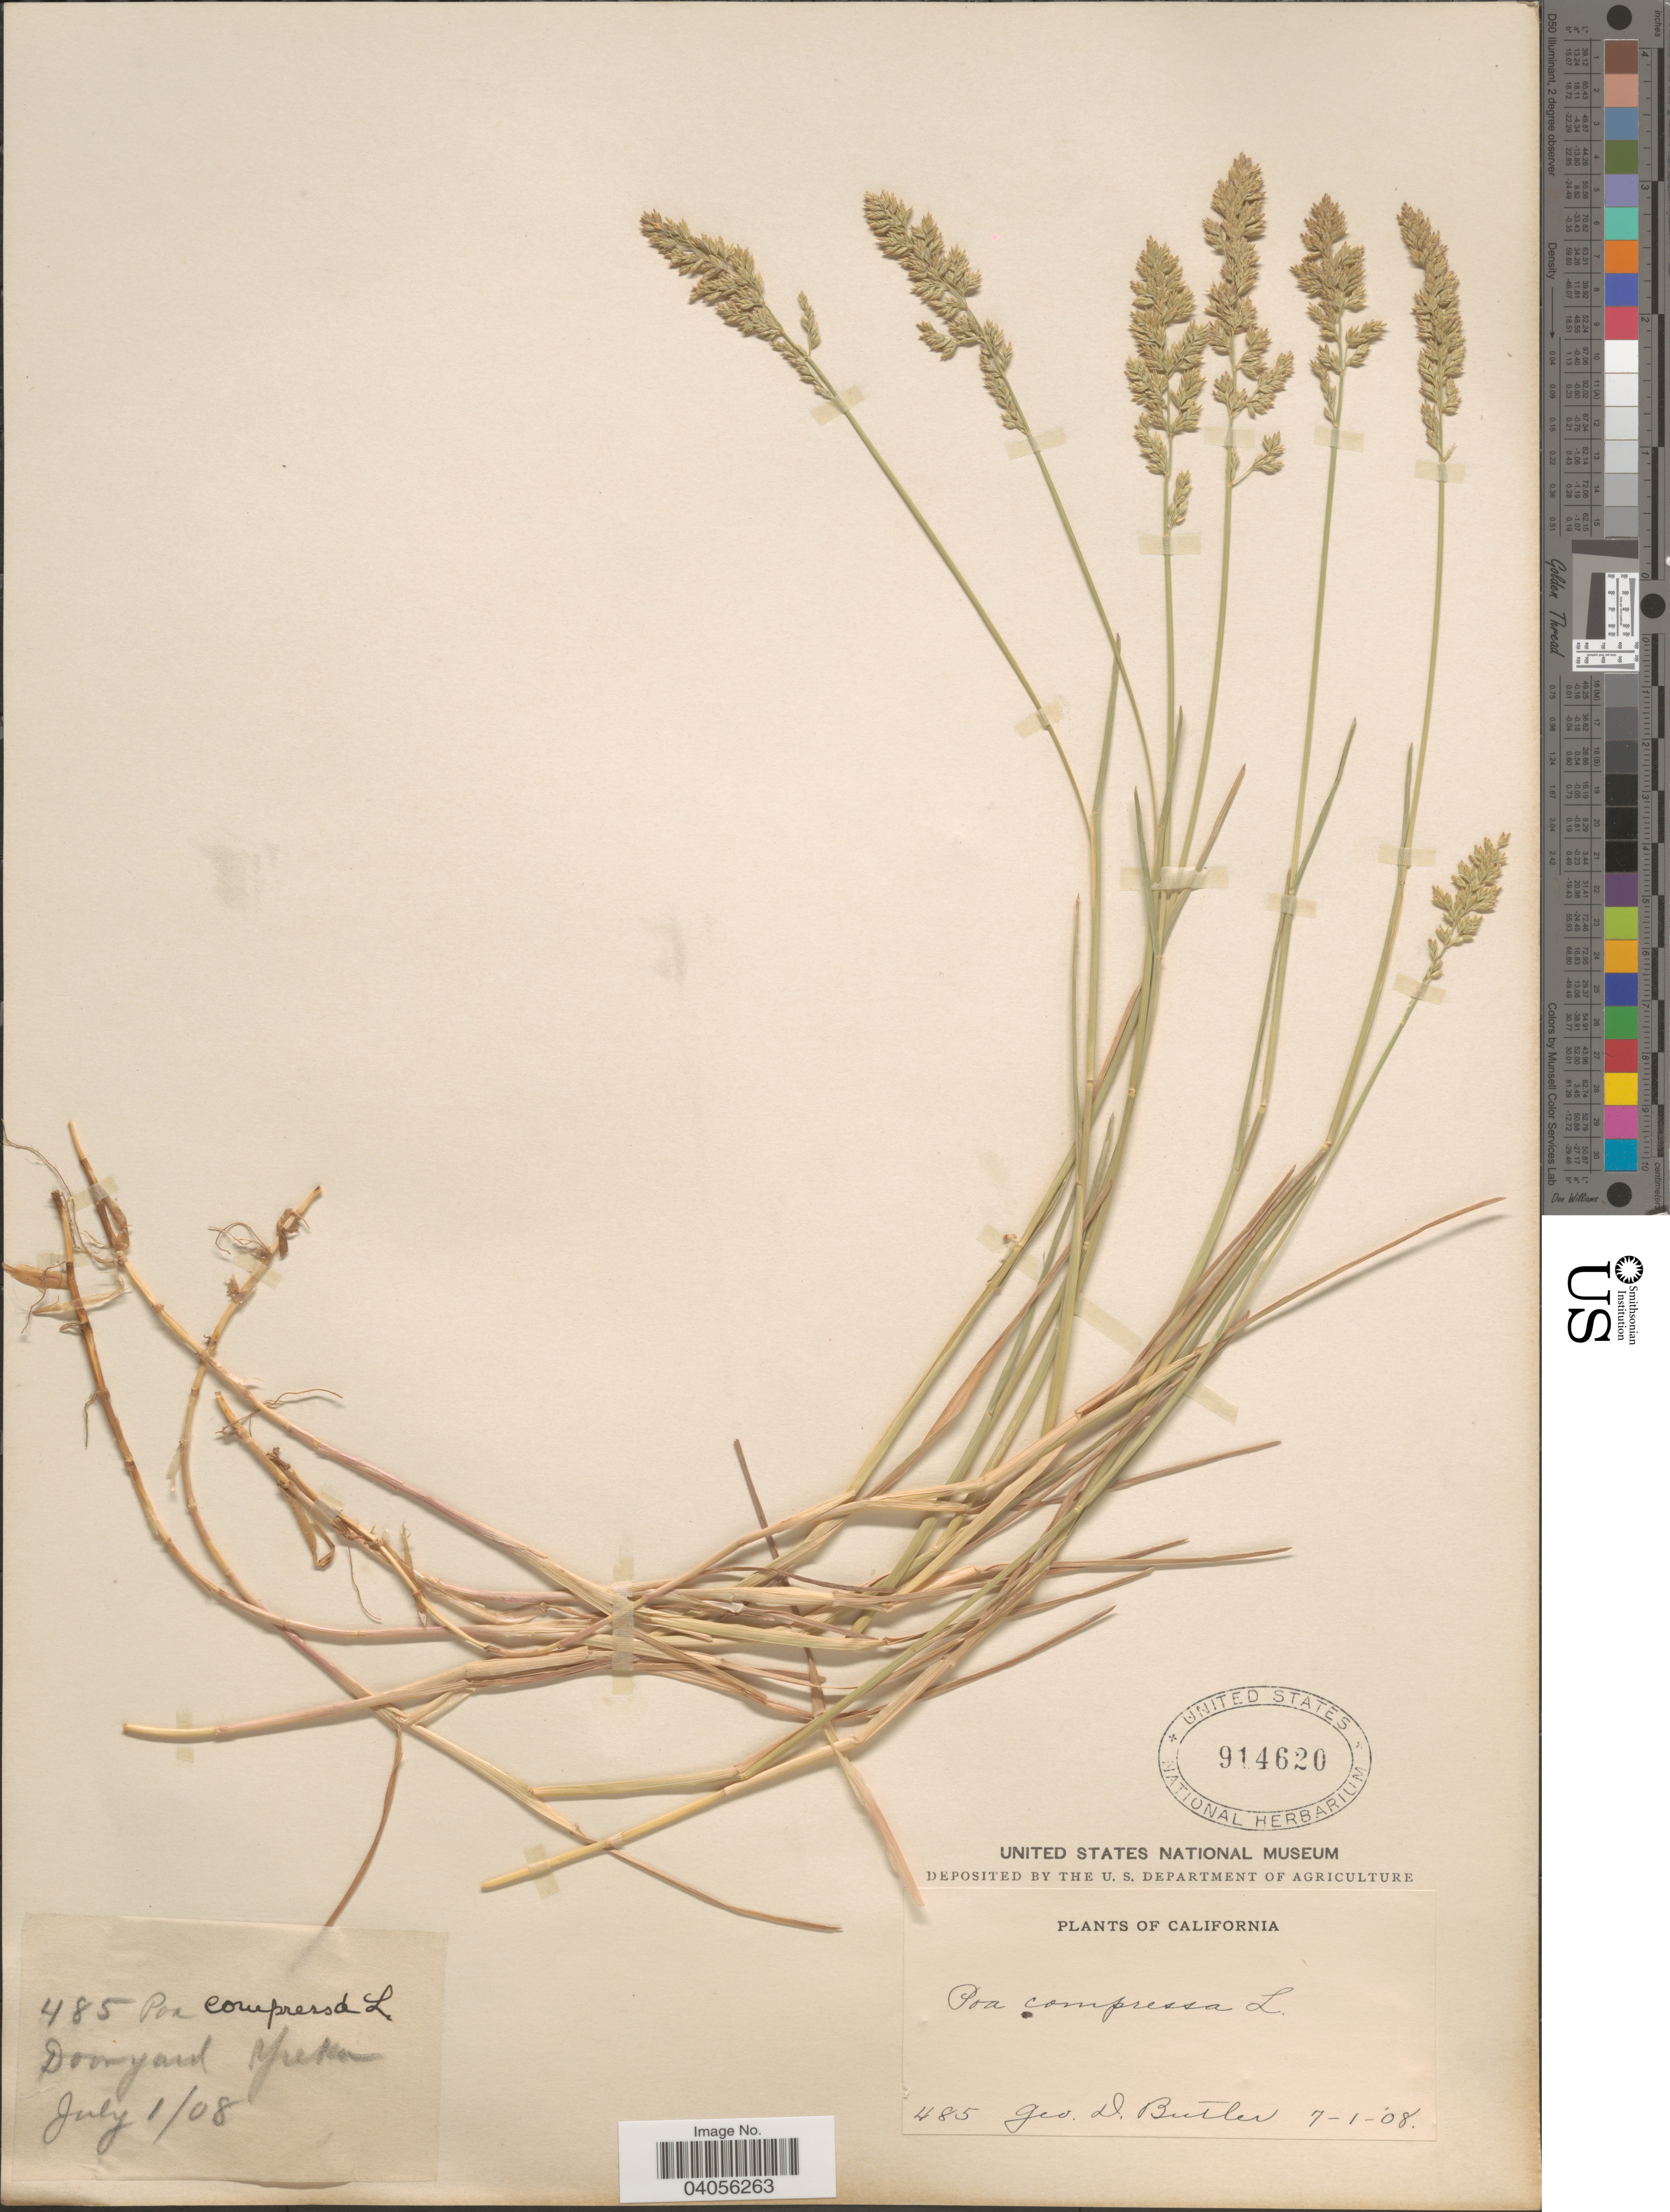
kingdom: Plantae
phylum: Tracheophyta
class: Liliopsida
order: Poales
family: Poaceae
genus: Poa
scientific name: Poa compressa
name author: L.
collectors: G. D. Butler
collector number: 485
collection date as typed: Transcribed d/m/y: 1/7/8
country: United States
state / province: California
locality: Dooryard Yukon.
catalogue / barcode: US 914620